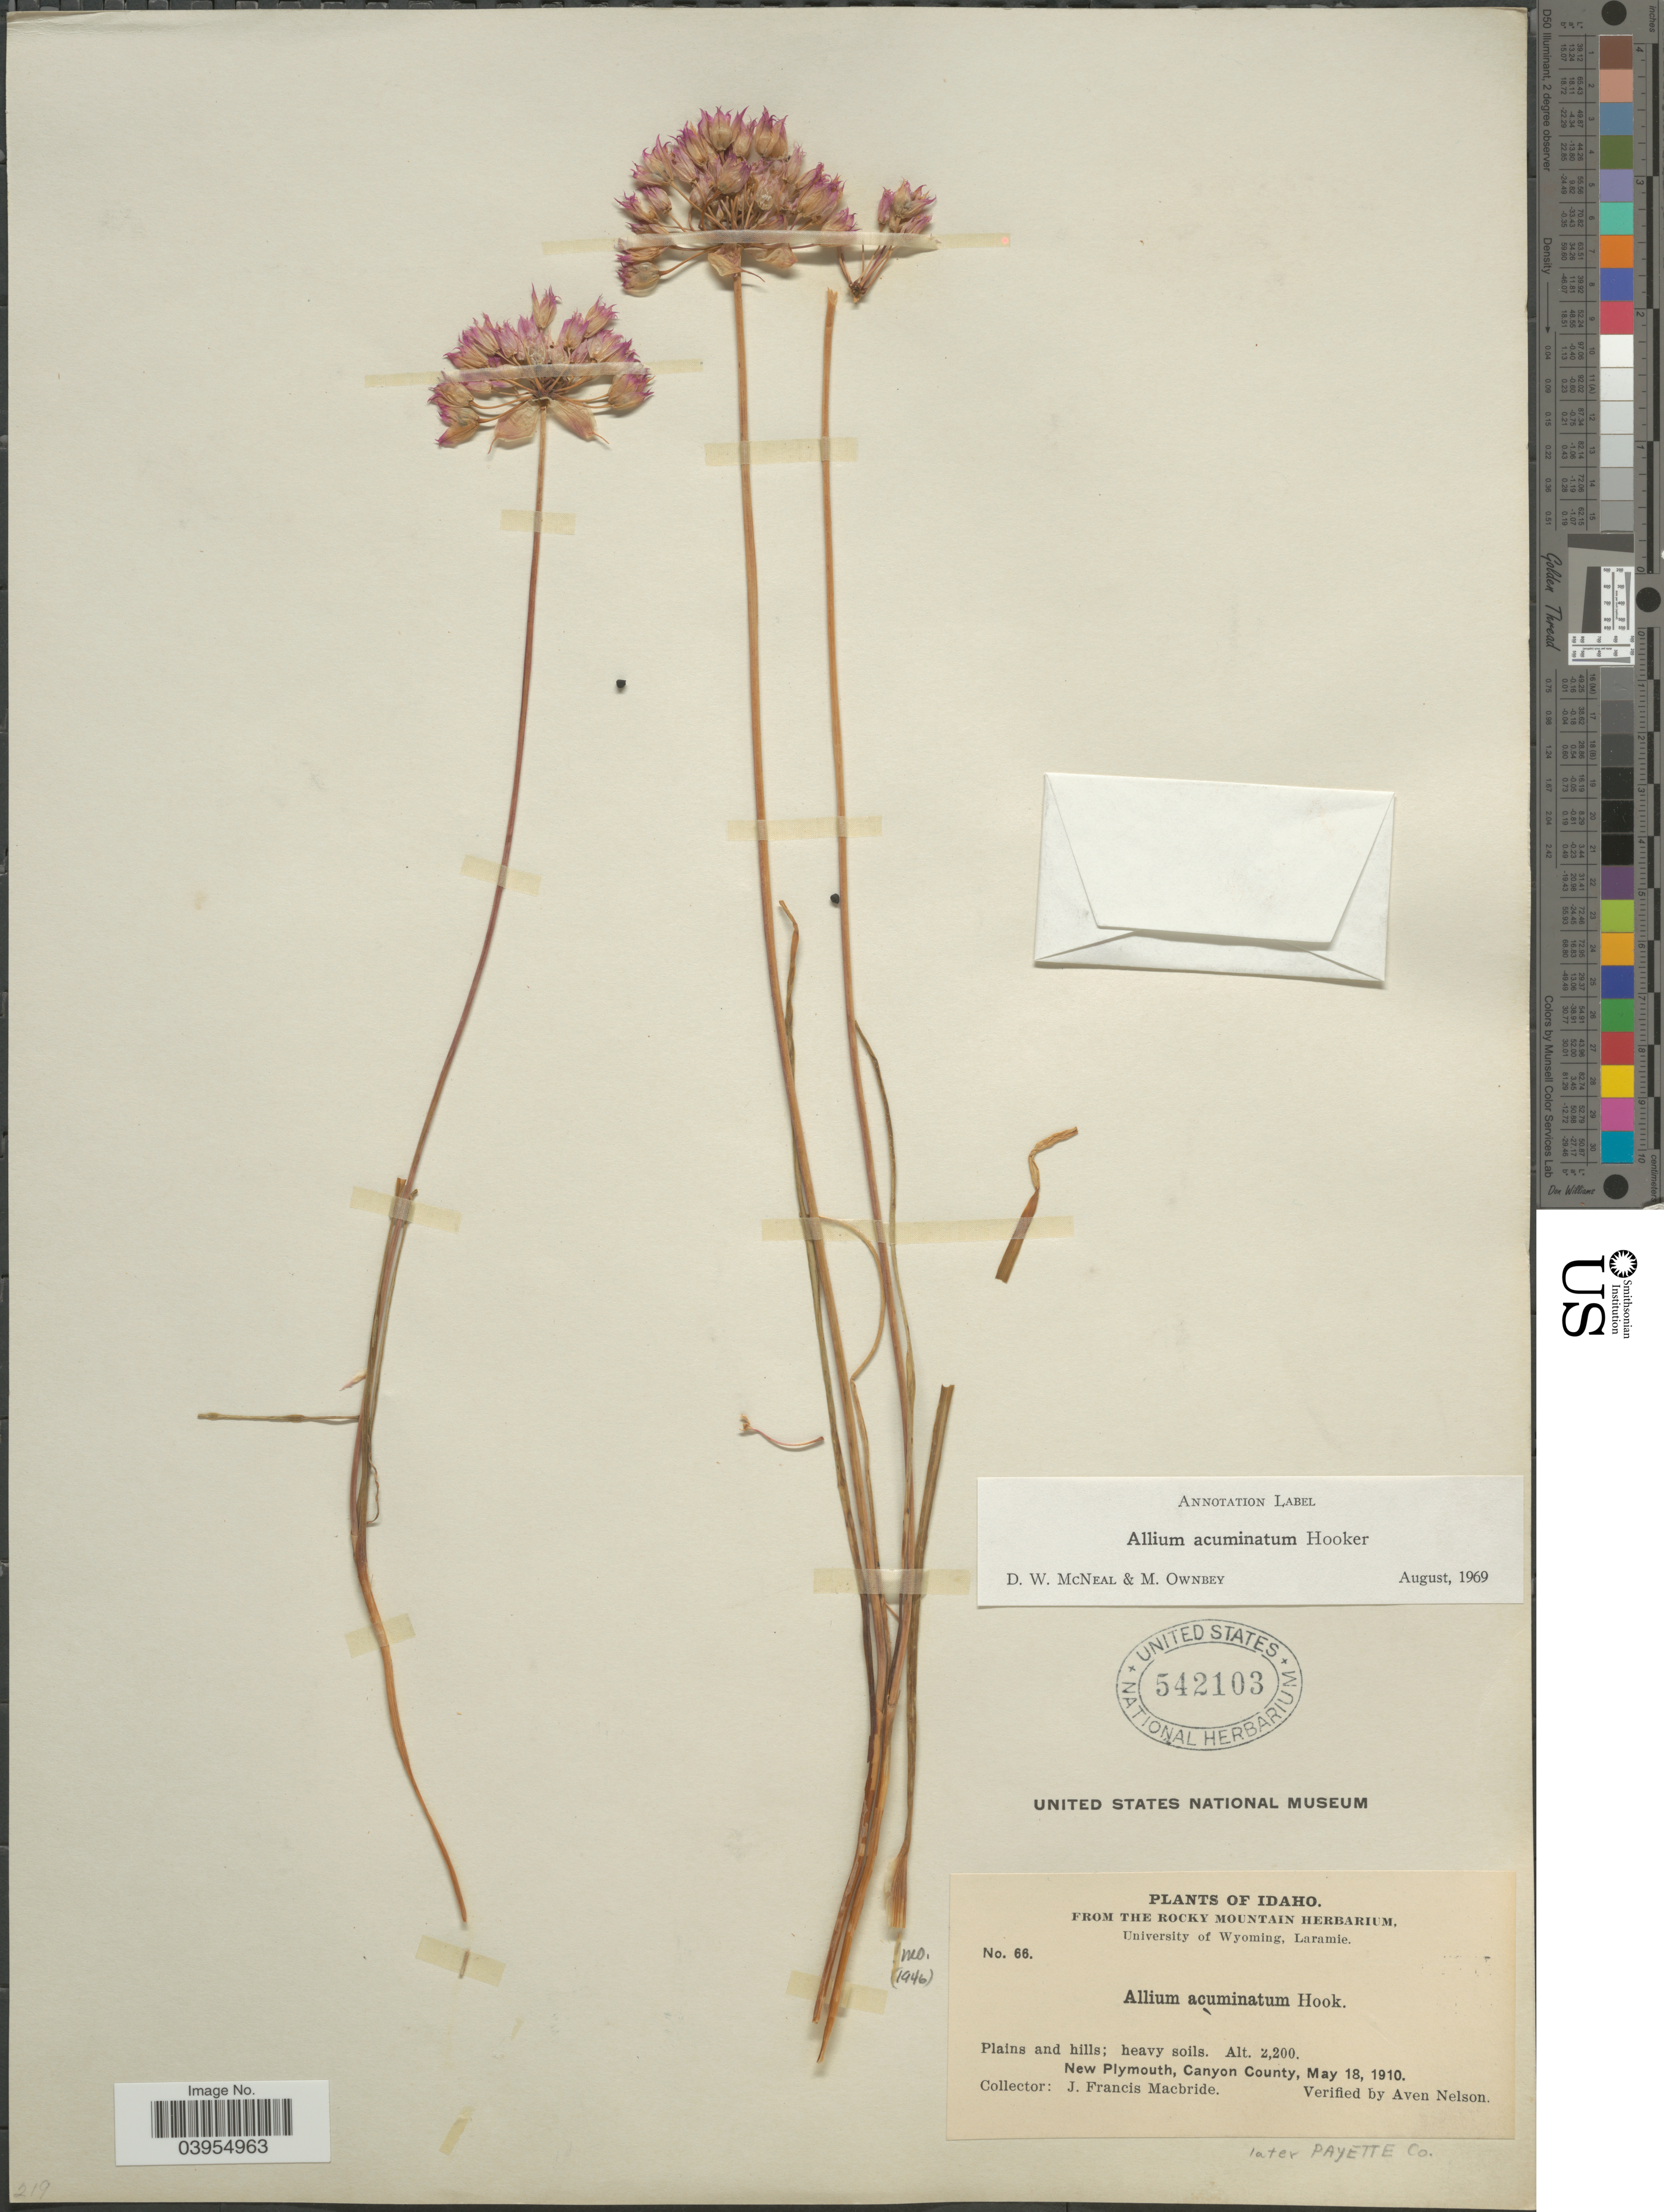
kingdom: Plantae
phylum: Tracheophyta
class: Liliopsida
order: Asparagales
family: Amaryllidaceae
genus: Allium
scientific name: Allium acuminatum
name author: Hook.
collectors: J. F. Macbride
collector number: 66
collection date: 1910-05-18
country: United States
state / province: Idaho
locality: Plains and hills; heavy soils. New Plymouth, Canyon County. Later Payette Co.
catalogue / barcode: US 542103